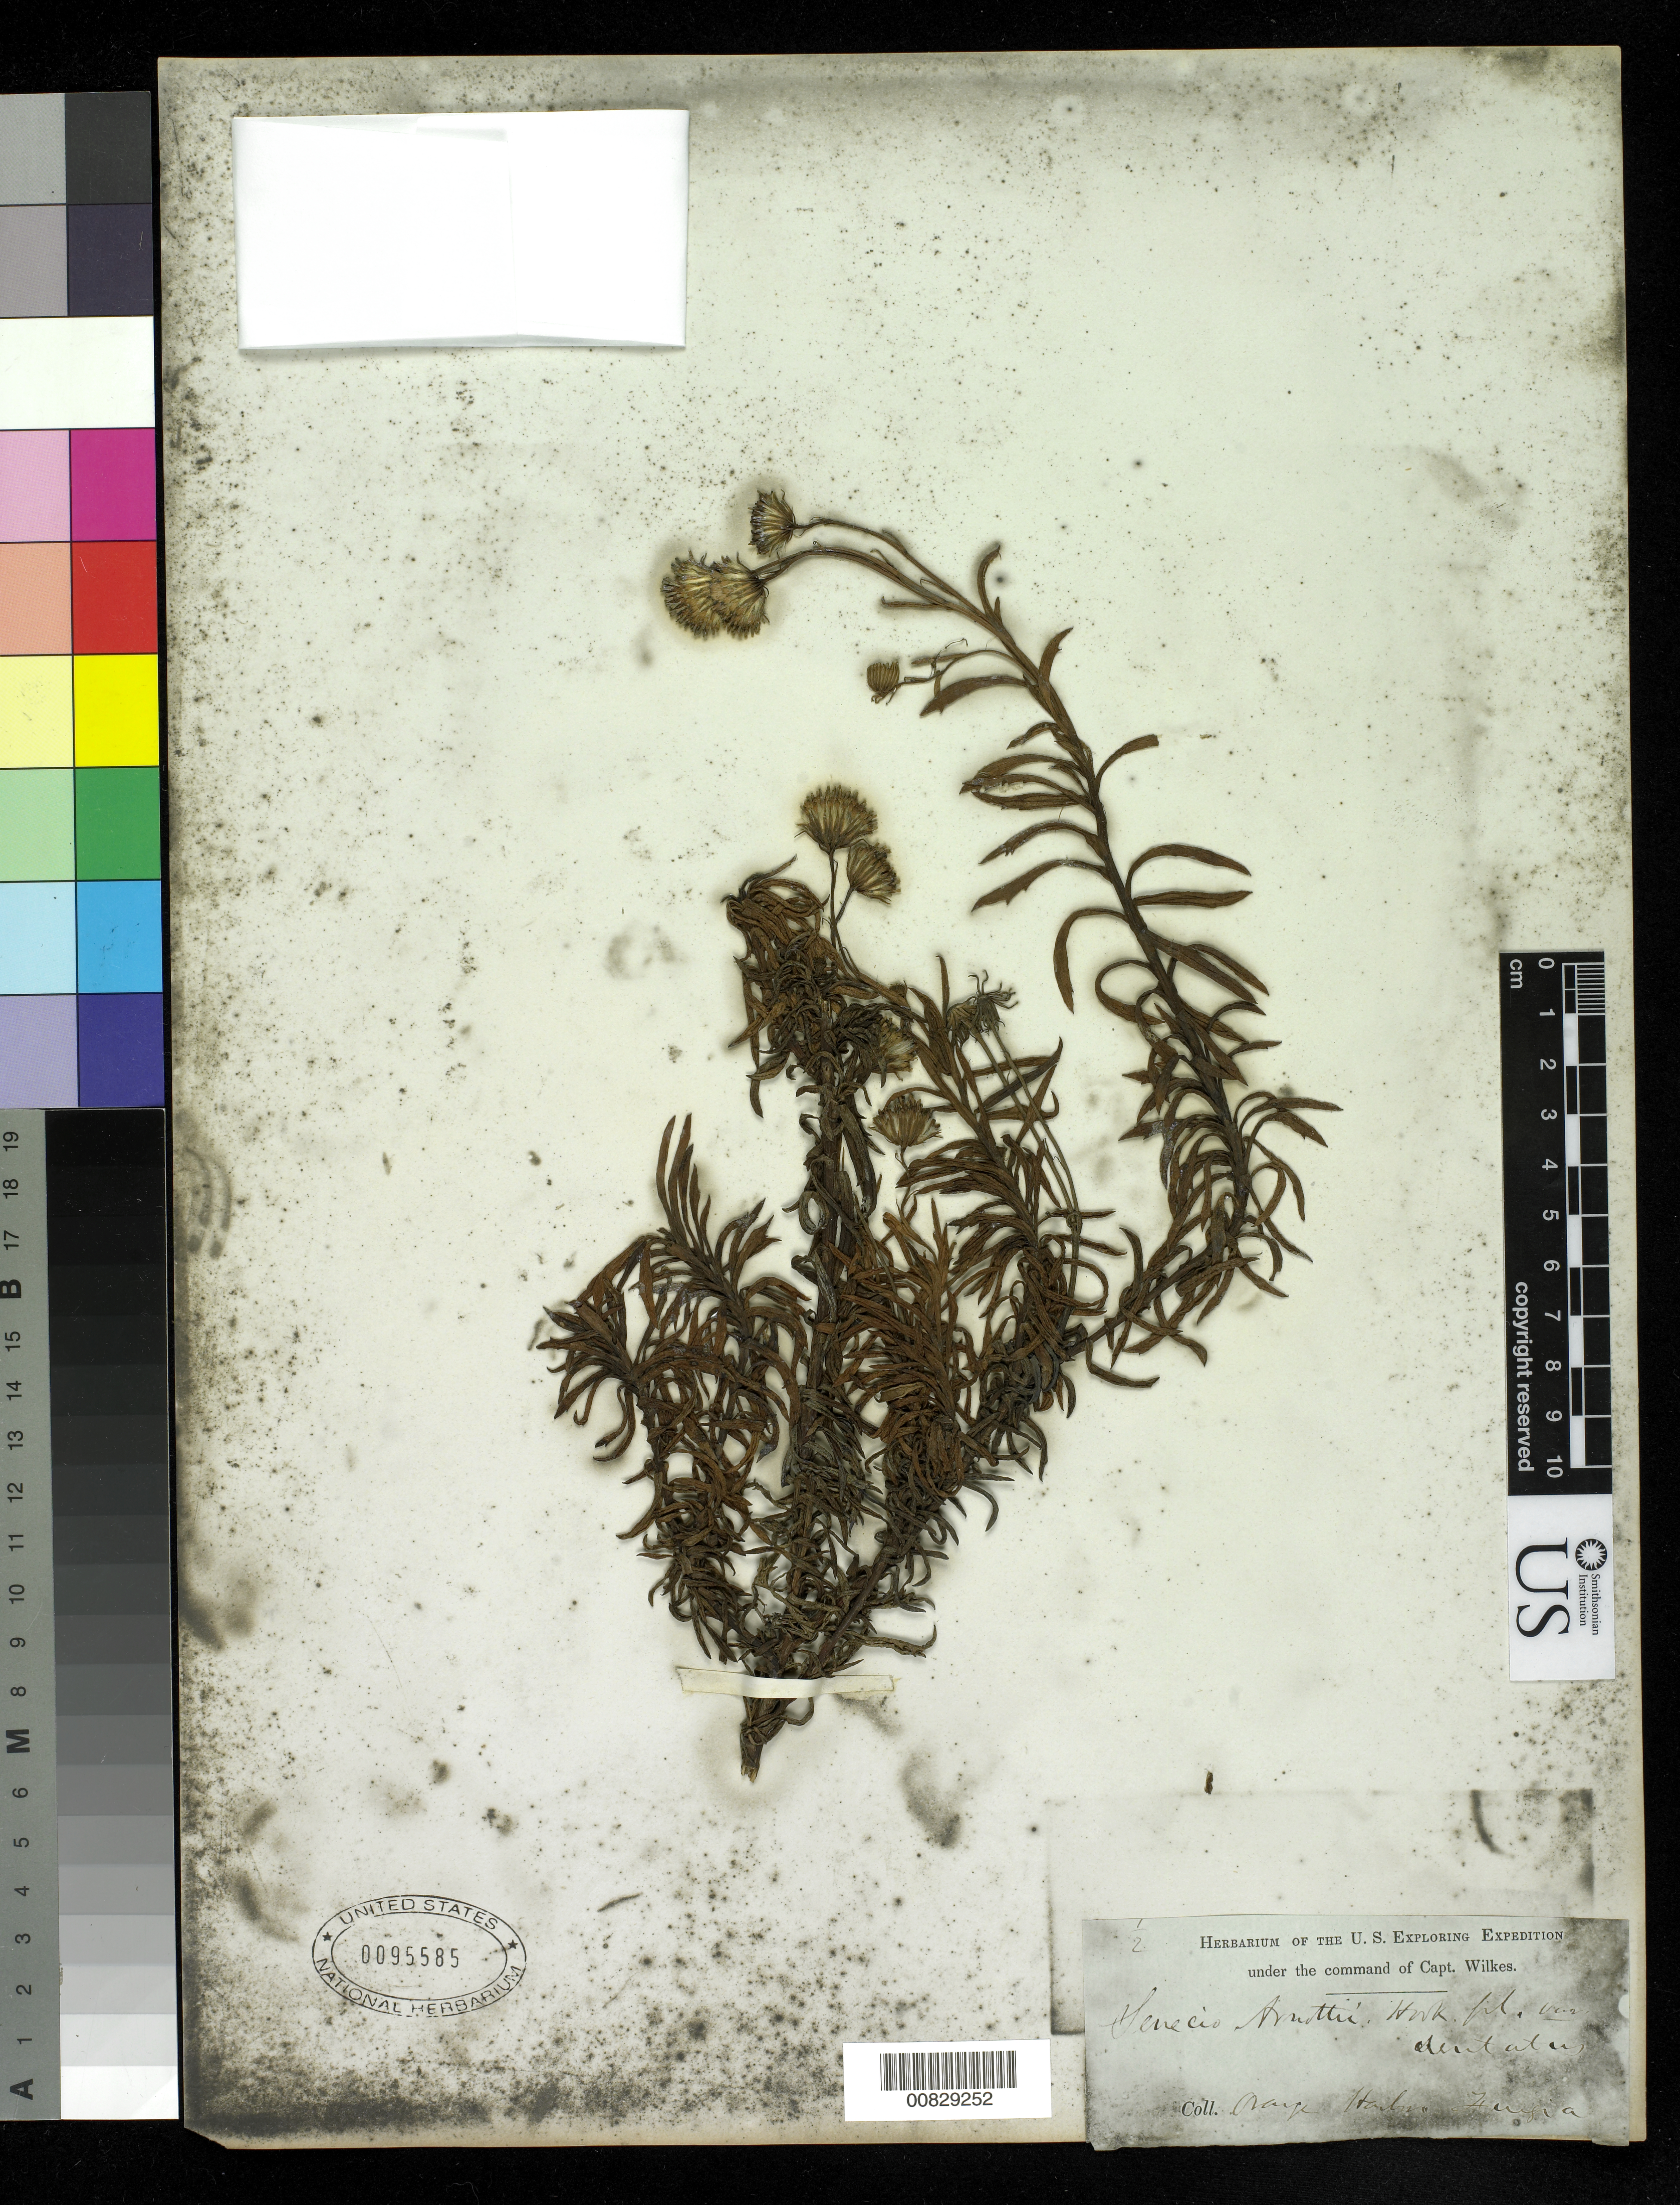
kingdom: Plantae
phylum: Tracheophyta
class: Magnoliopsida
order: Asterales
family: Asteraceae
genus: Senecio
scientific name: Senecio arnottii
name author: Hook. f.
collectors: Wilkes Explor. Exped.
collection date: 1838/1842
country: Argentina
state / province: Tierra del Fuego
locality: Orange Harbor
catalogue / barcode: US 95585